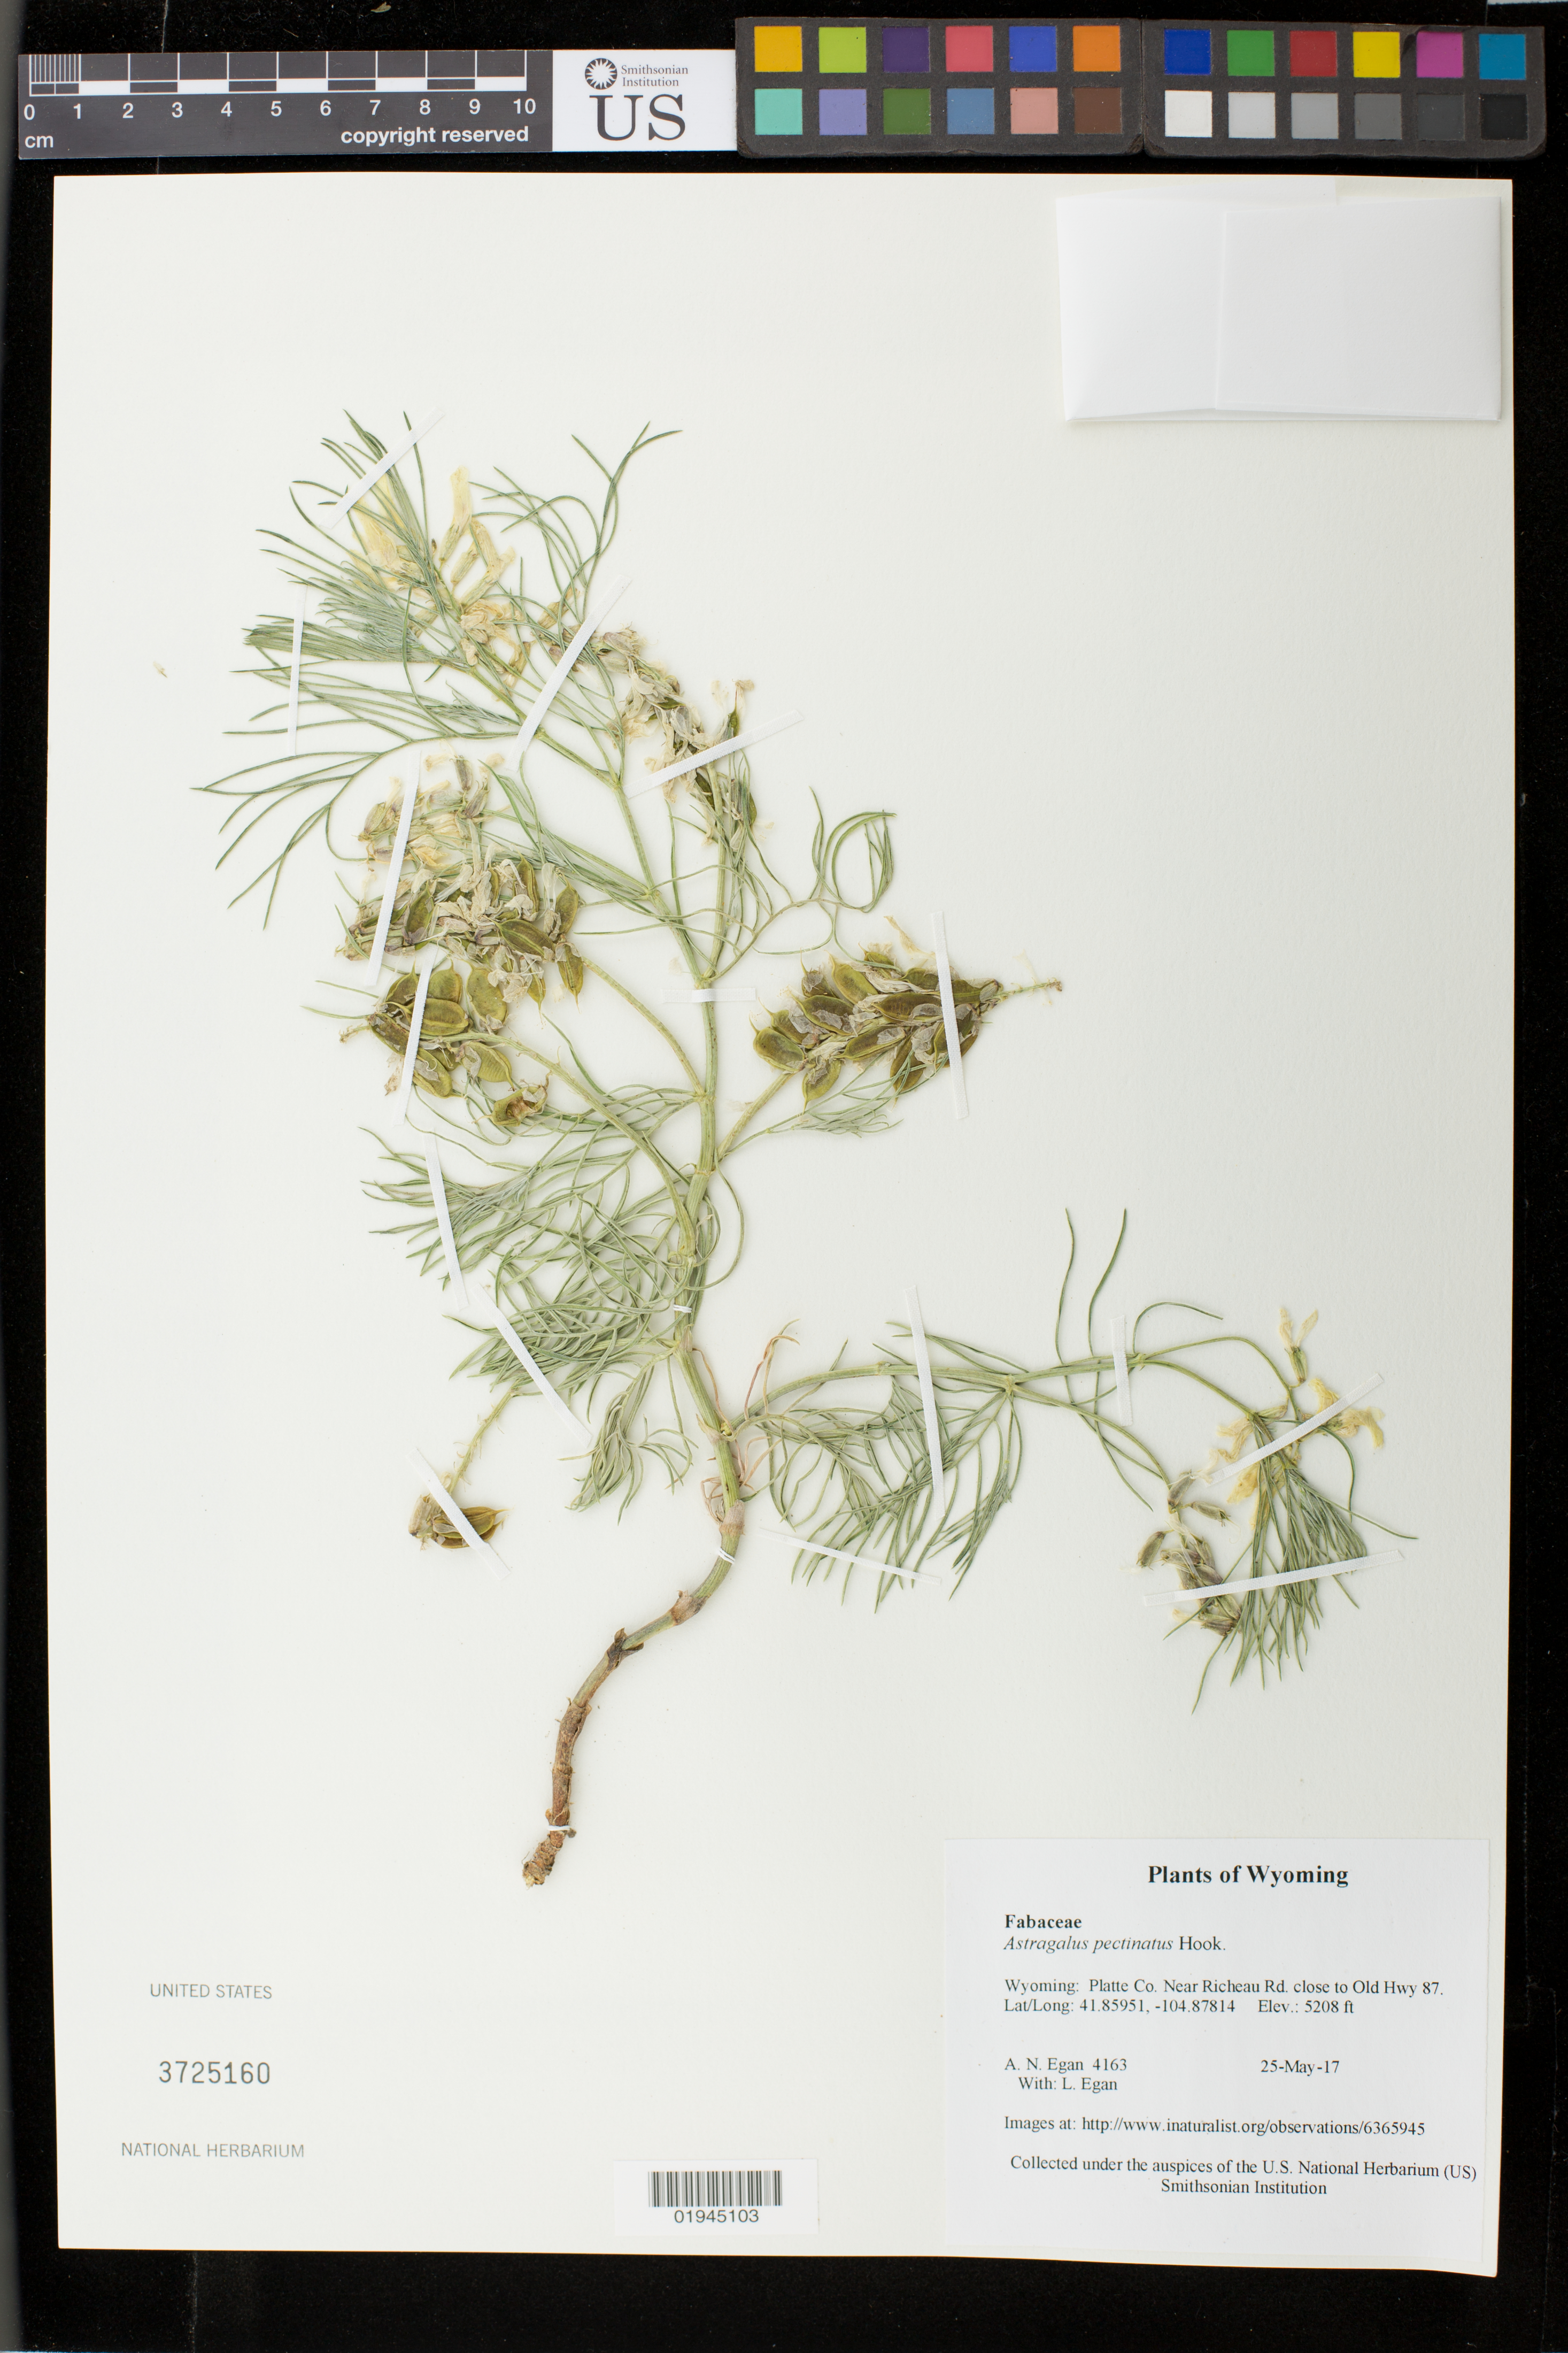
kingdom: Plantae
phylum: Tracheophyta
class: Magnoliopsida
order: Fabales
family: Fabaceae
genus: Astragalus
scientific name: Astragalus pectinatus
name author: (Hook.) G. Don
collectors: A. N. Egan & L. Egan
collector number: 4163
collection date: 2017-05-25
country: United States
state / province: Wyoming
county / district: Platte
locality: Near Richeau Rd. close to Old Hwy 87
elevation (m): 1587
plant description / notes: http://www.inaturalist.org/observations/6365945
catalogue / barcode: US 3725160